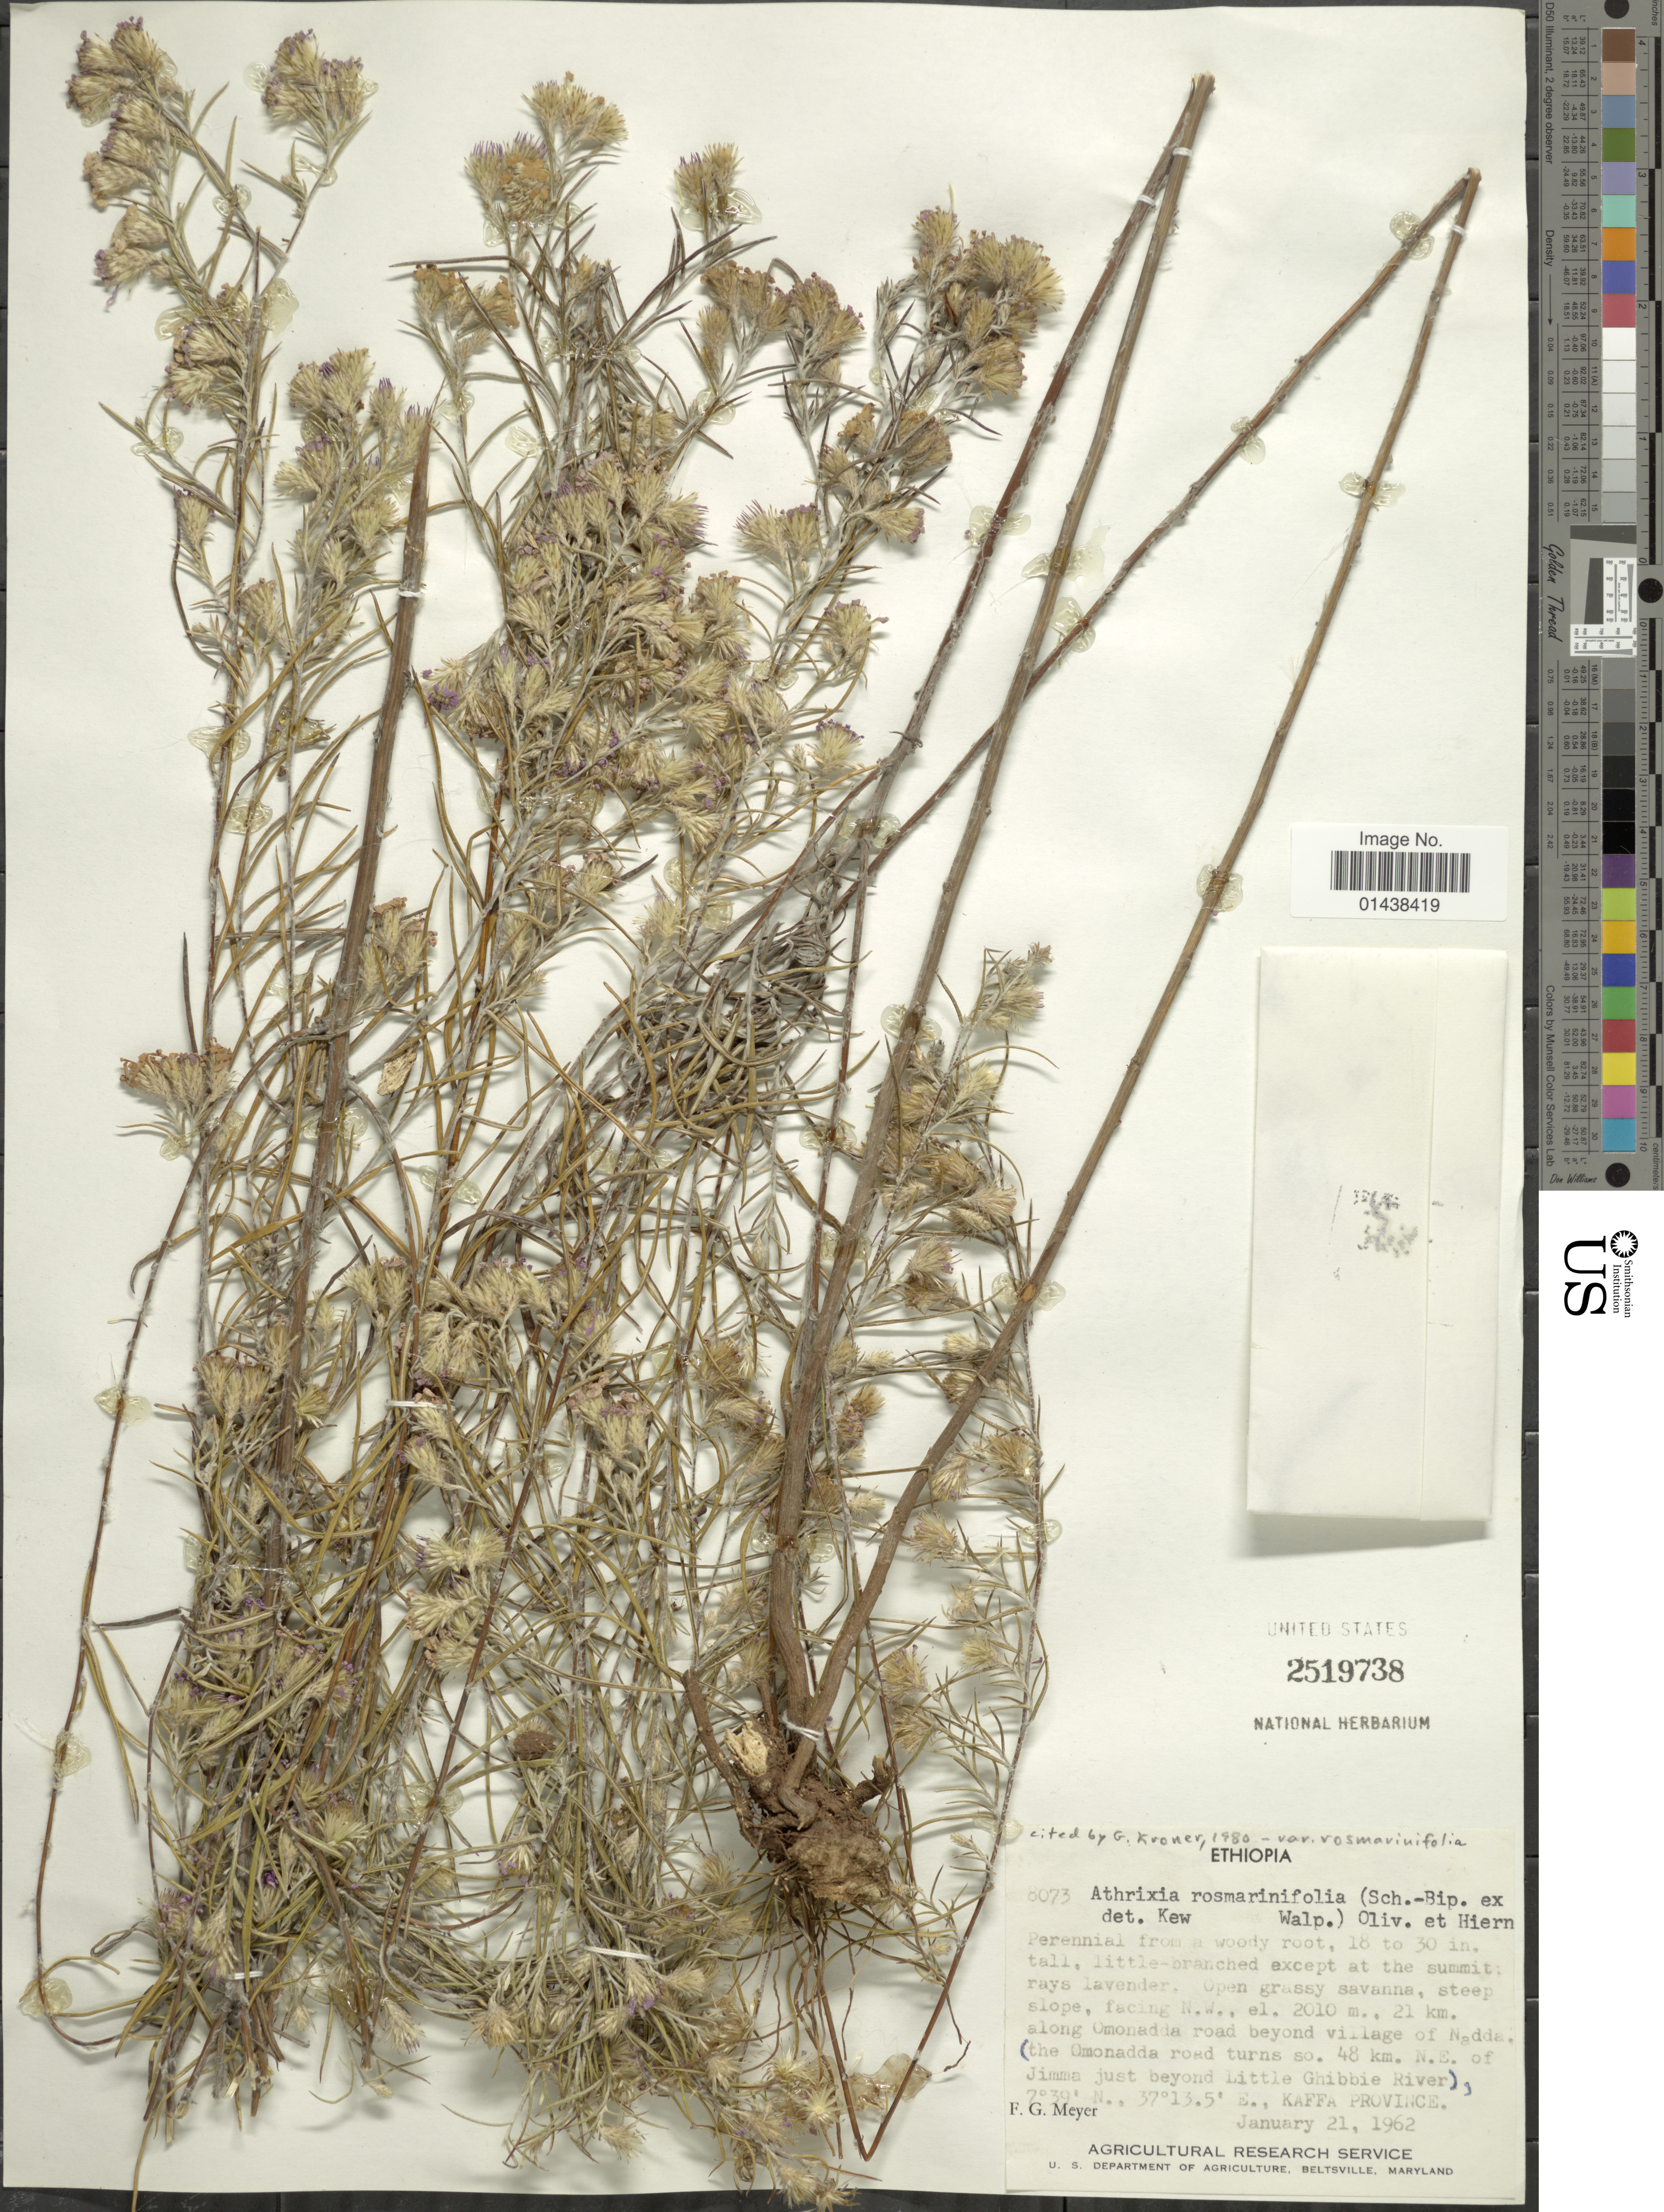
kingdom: Plantae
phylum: Tracheophyta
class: Magnoliopsida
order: Asterales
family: Asteraceae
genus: Athrixia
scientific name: Athrixia rosmarinifolia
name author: (Sch. Bip. ex Walp.) Oliv. & Hiern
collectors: F. G. Meyer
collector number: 8073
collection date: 1962-01-21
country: Ethiopia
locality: Facing N.W. , 21 km. along Omonadda road beyond village of Nadda. The Omonadda road turns so. 48 km. N.E. of Jimma just beyond Little Ghibbie River, Kaffa Province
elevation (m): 2010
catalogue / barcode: US 2519738